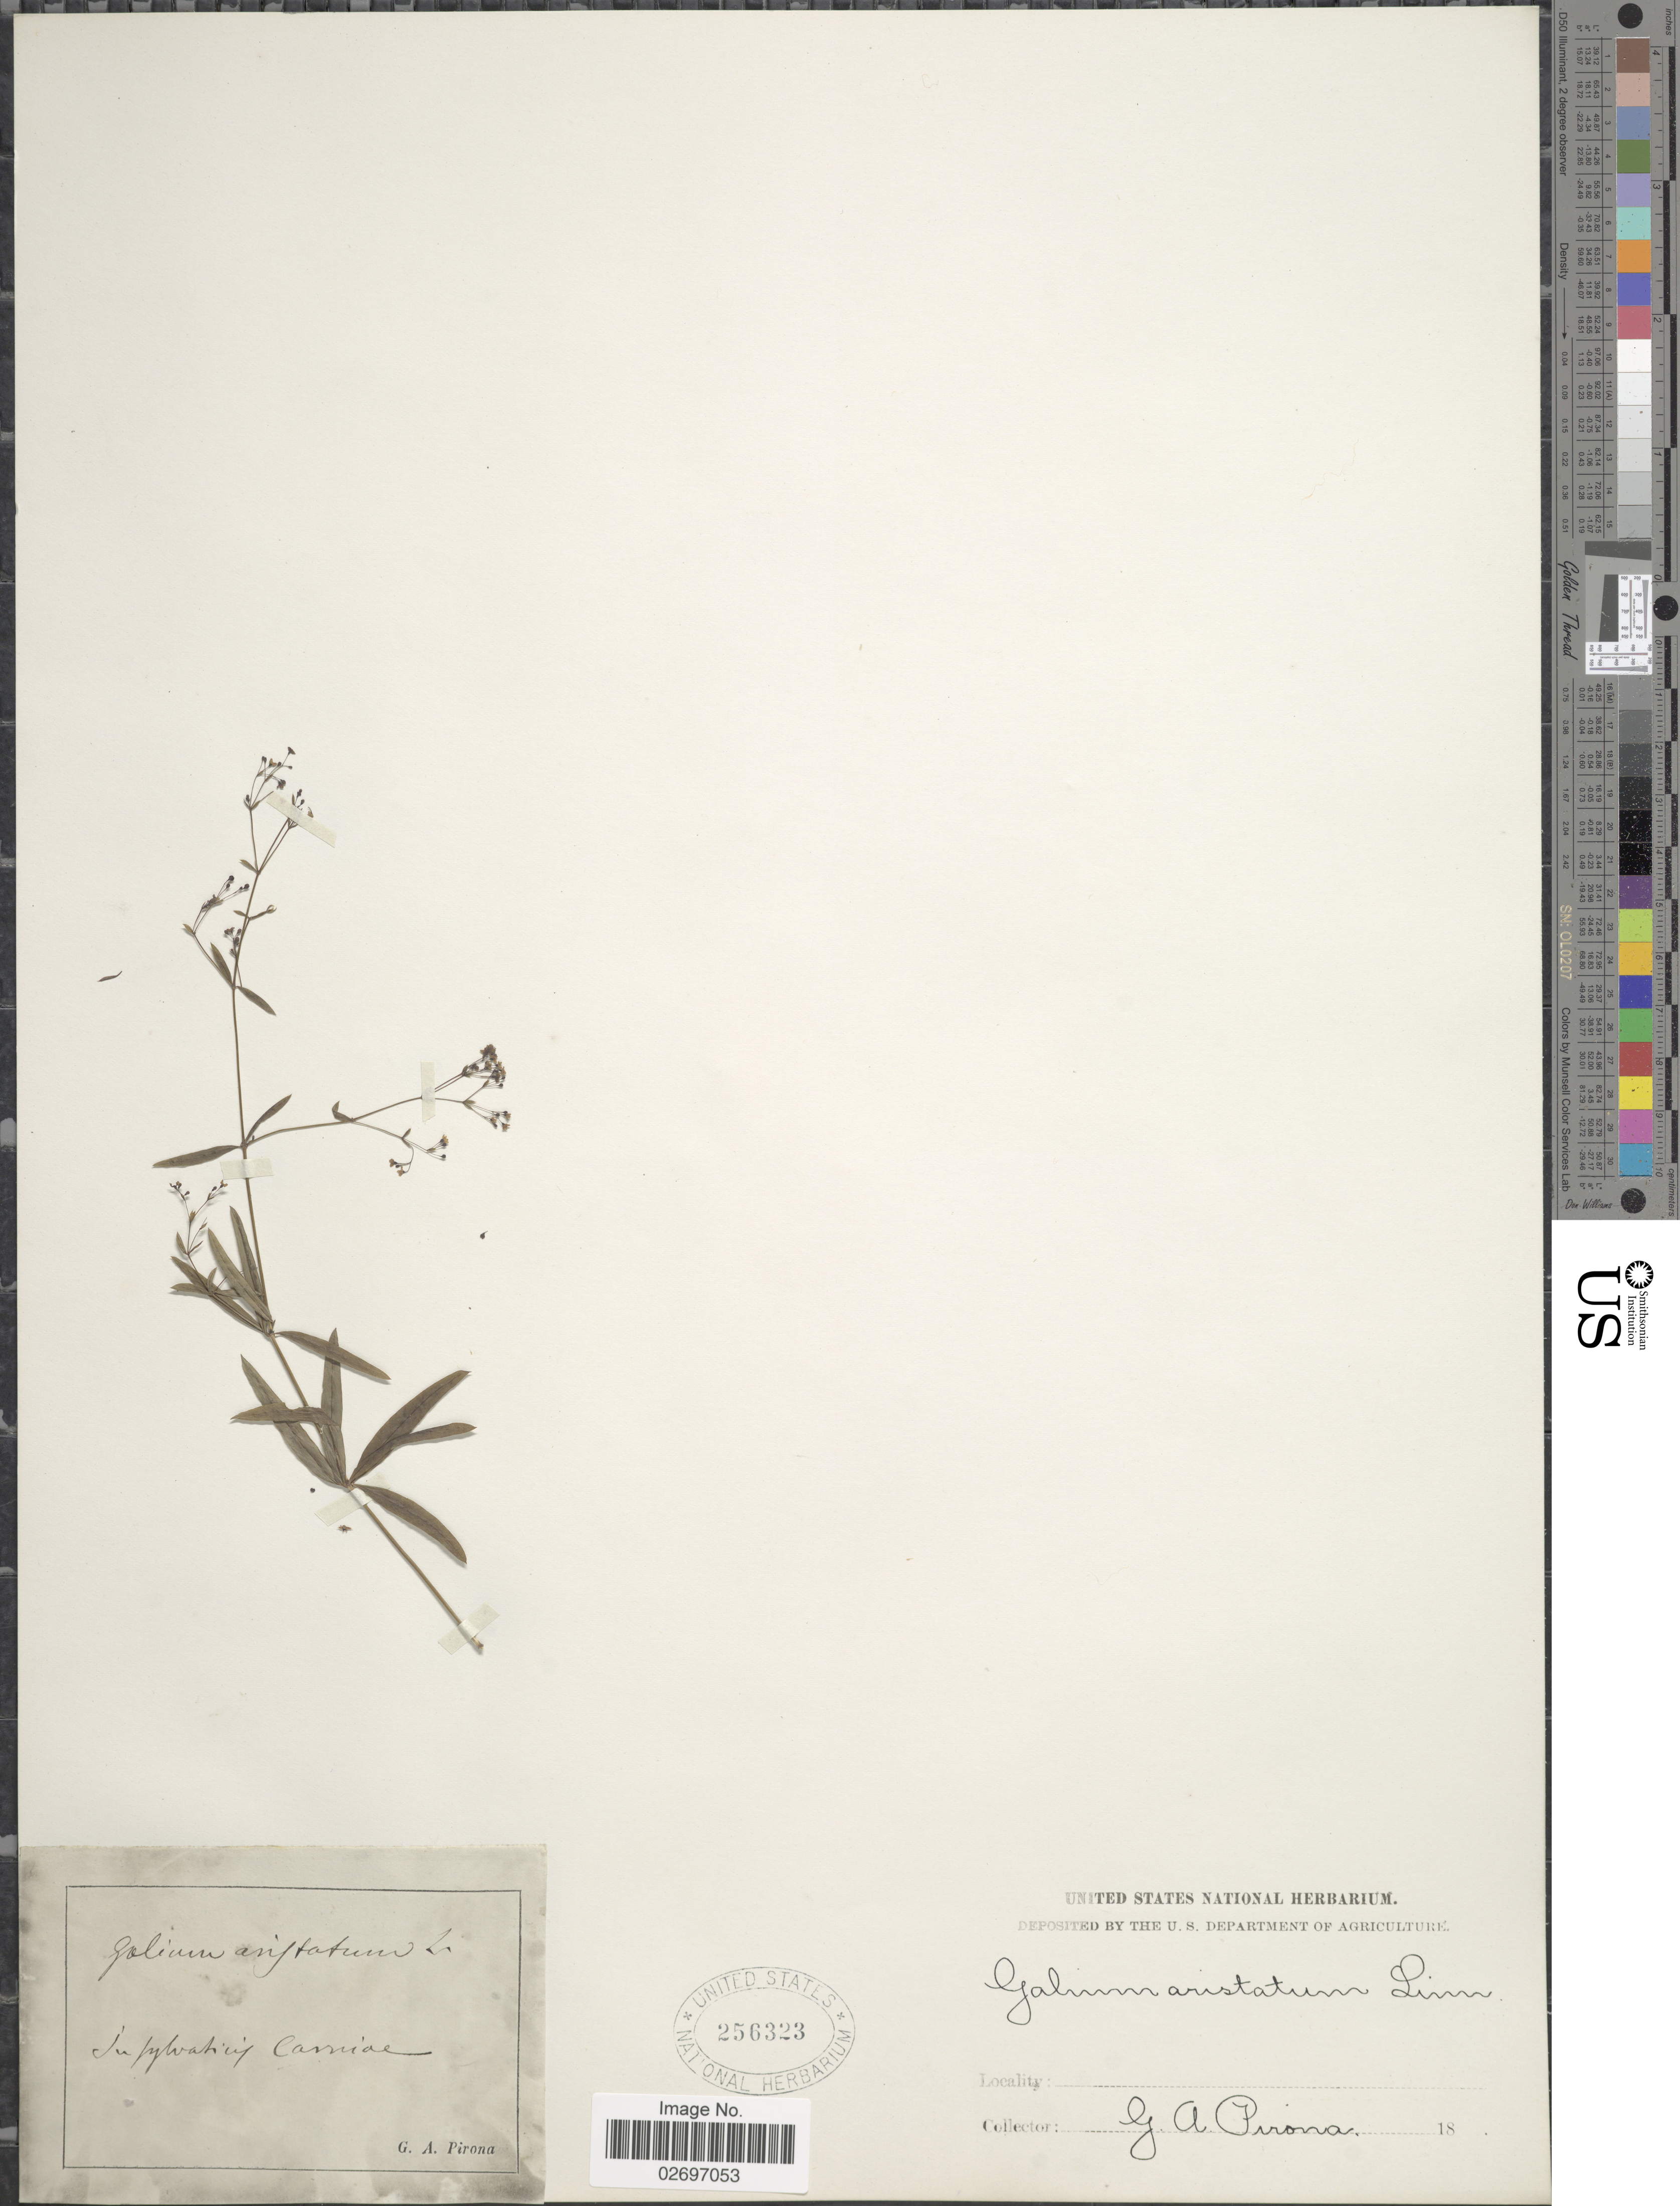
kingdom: Plantae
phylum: Tracheophyta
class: Magnoliopsida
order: Gentianales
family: Rubiaceae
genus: Galium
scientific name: Galium aristatum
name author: L.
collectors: G. Pirona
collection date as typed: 18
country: Italy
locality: In sylvaticis Carniae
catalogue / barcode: US 256323